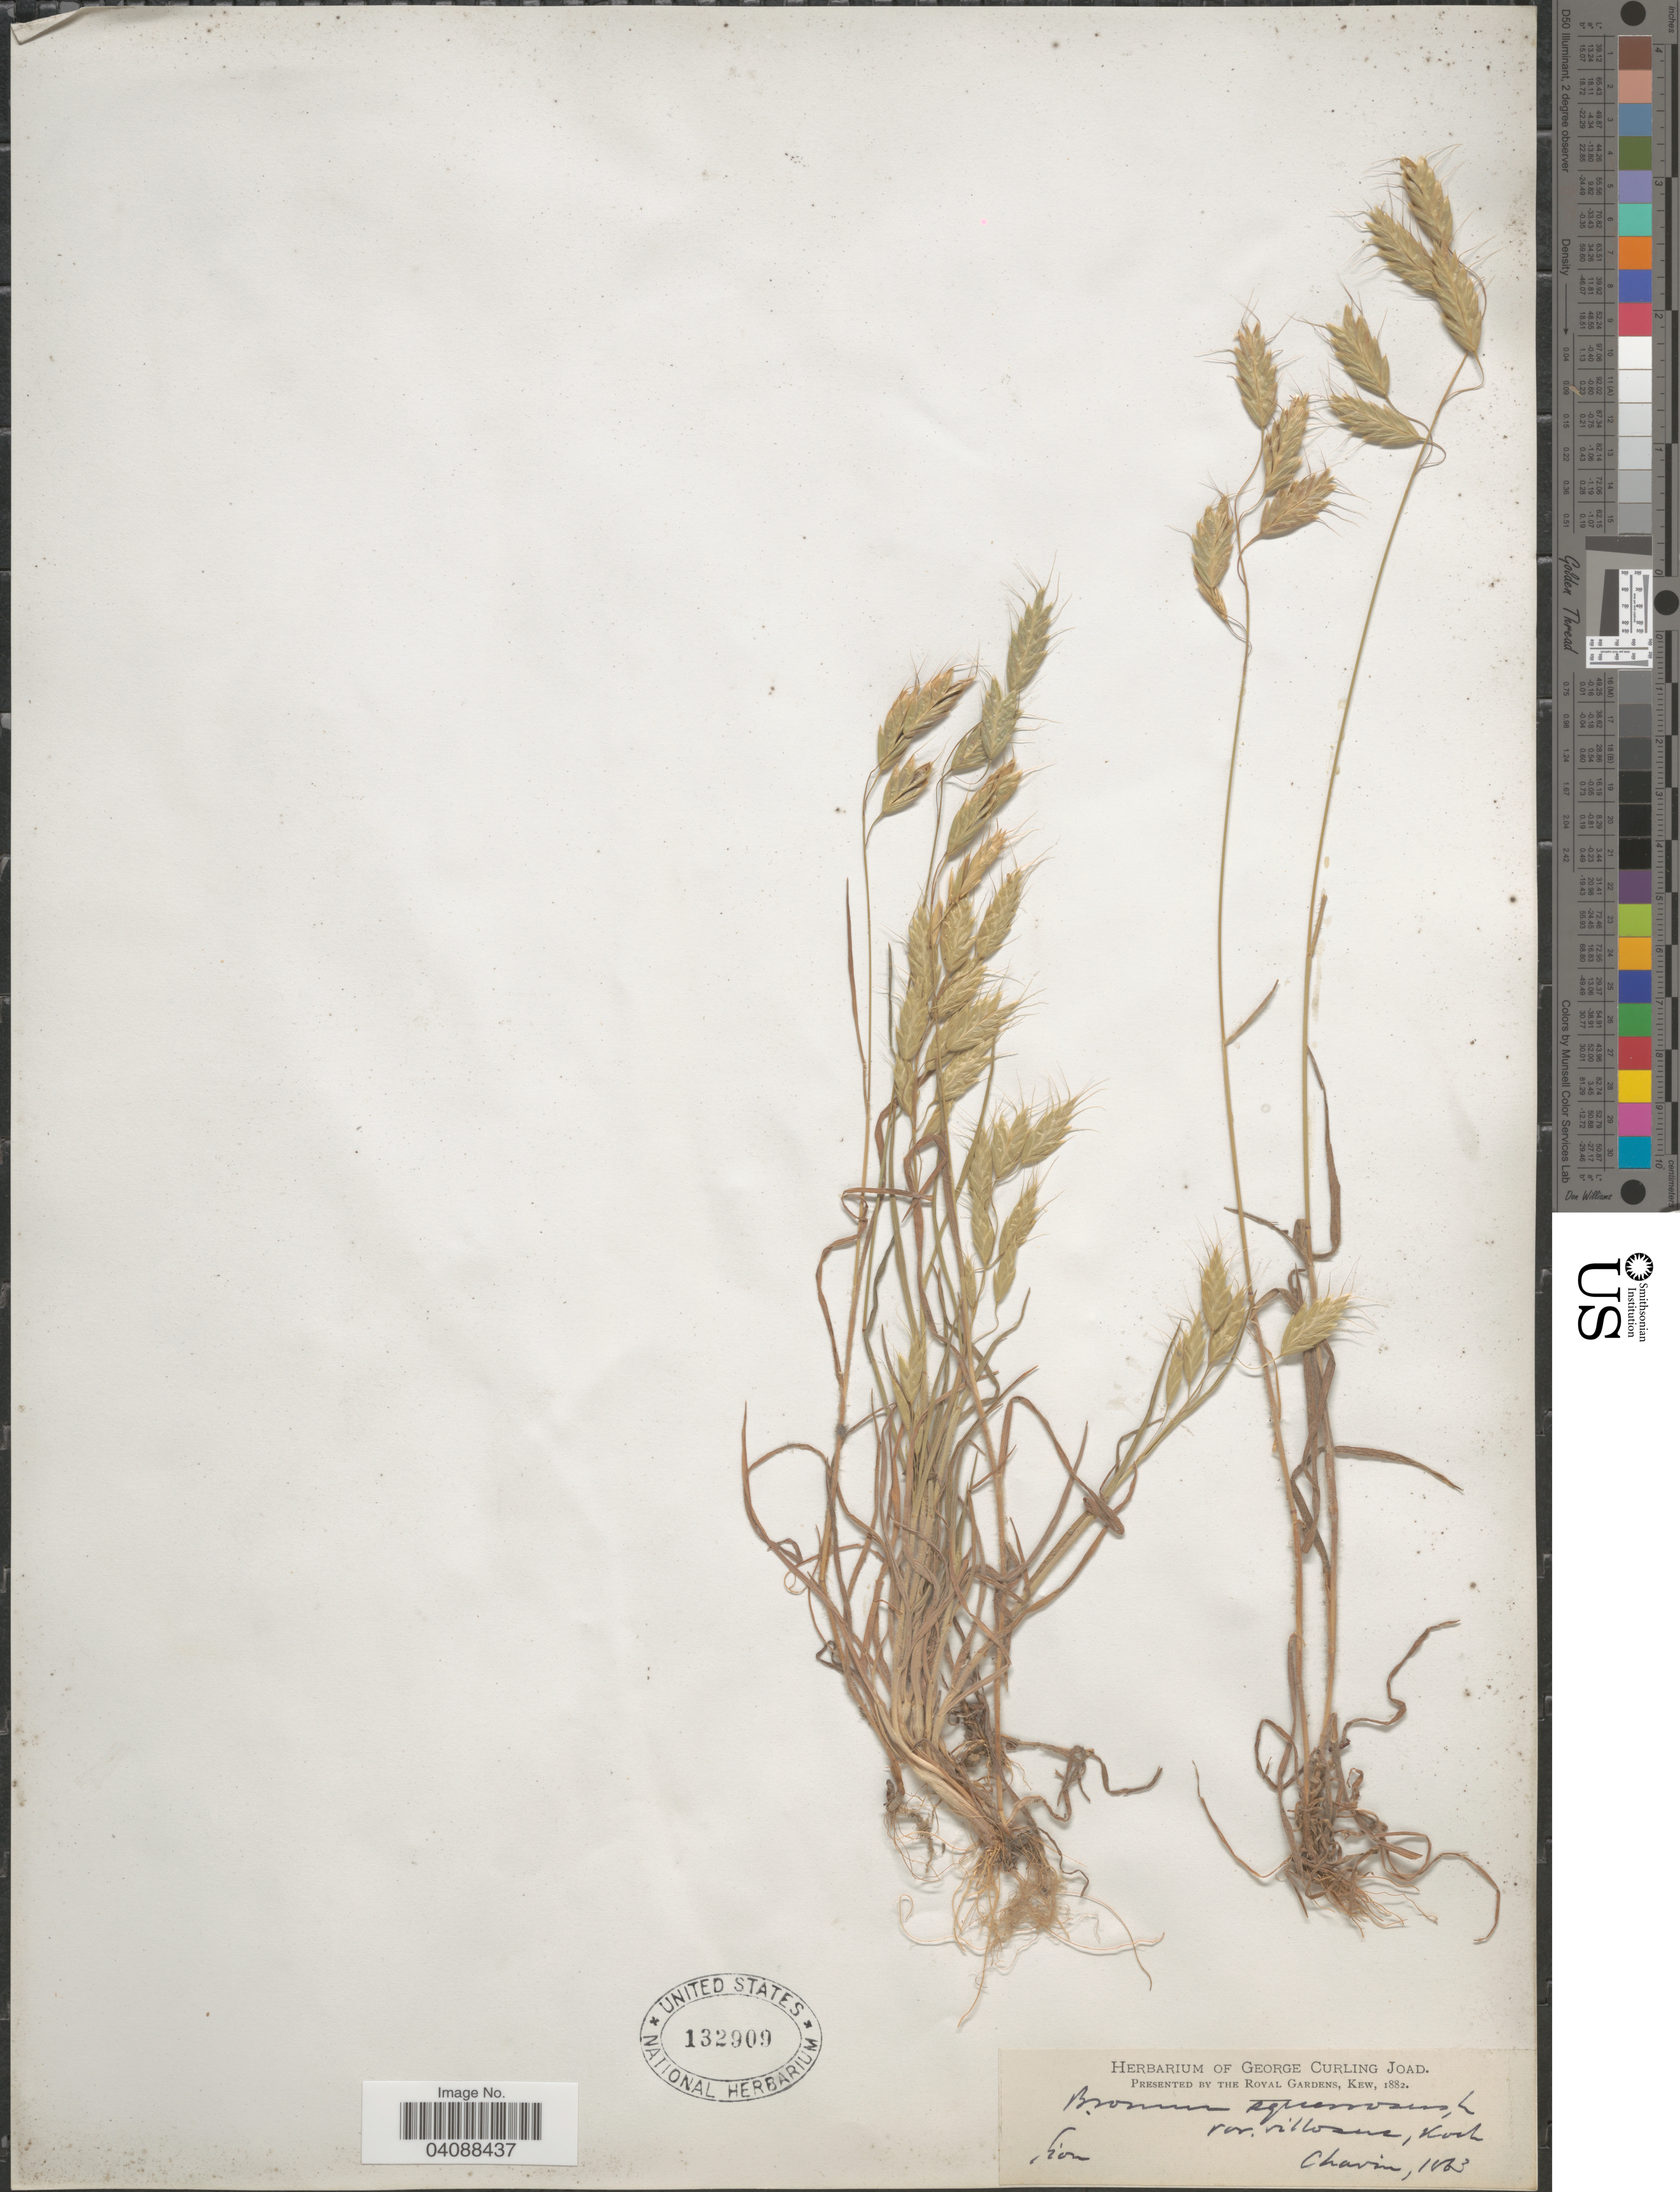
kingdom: Plantae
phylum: Tracheophyta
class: Liliopsida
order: Poales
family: Poaceae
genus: Bromus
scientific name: Bromus squarrosus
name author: L.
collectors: -. Chavin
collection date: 1863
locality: Sion.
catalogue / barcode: US 132909